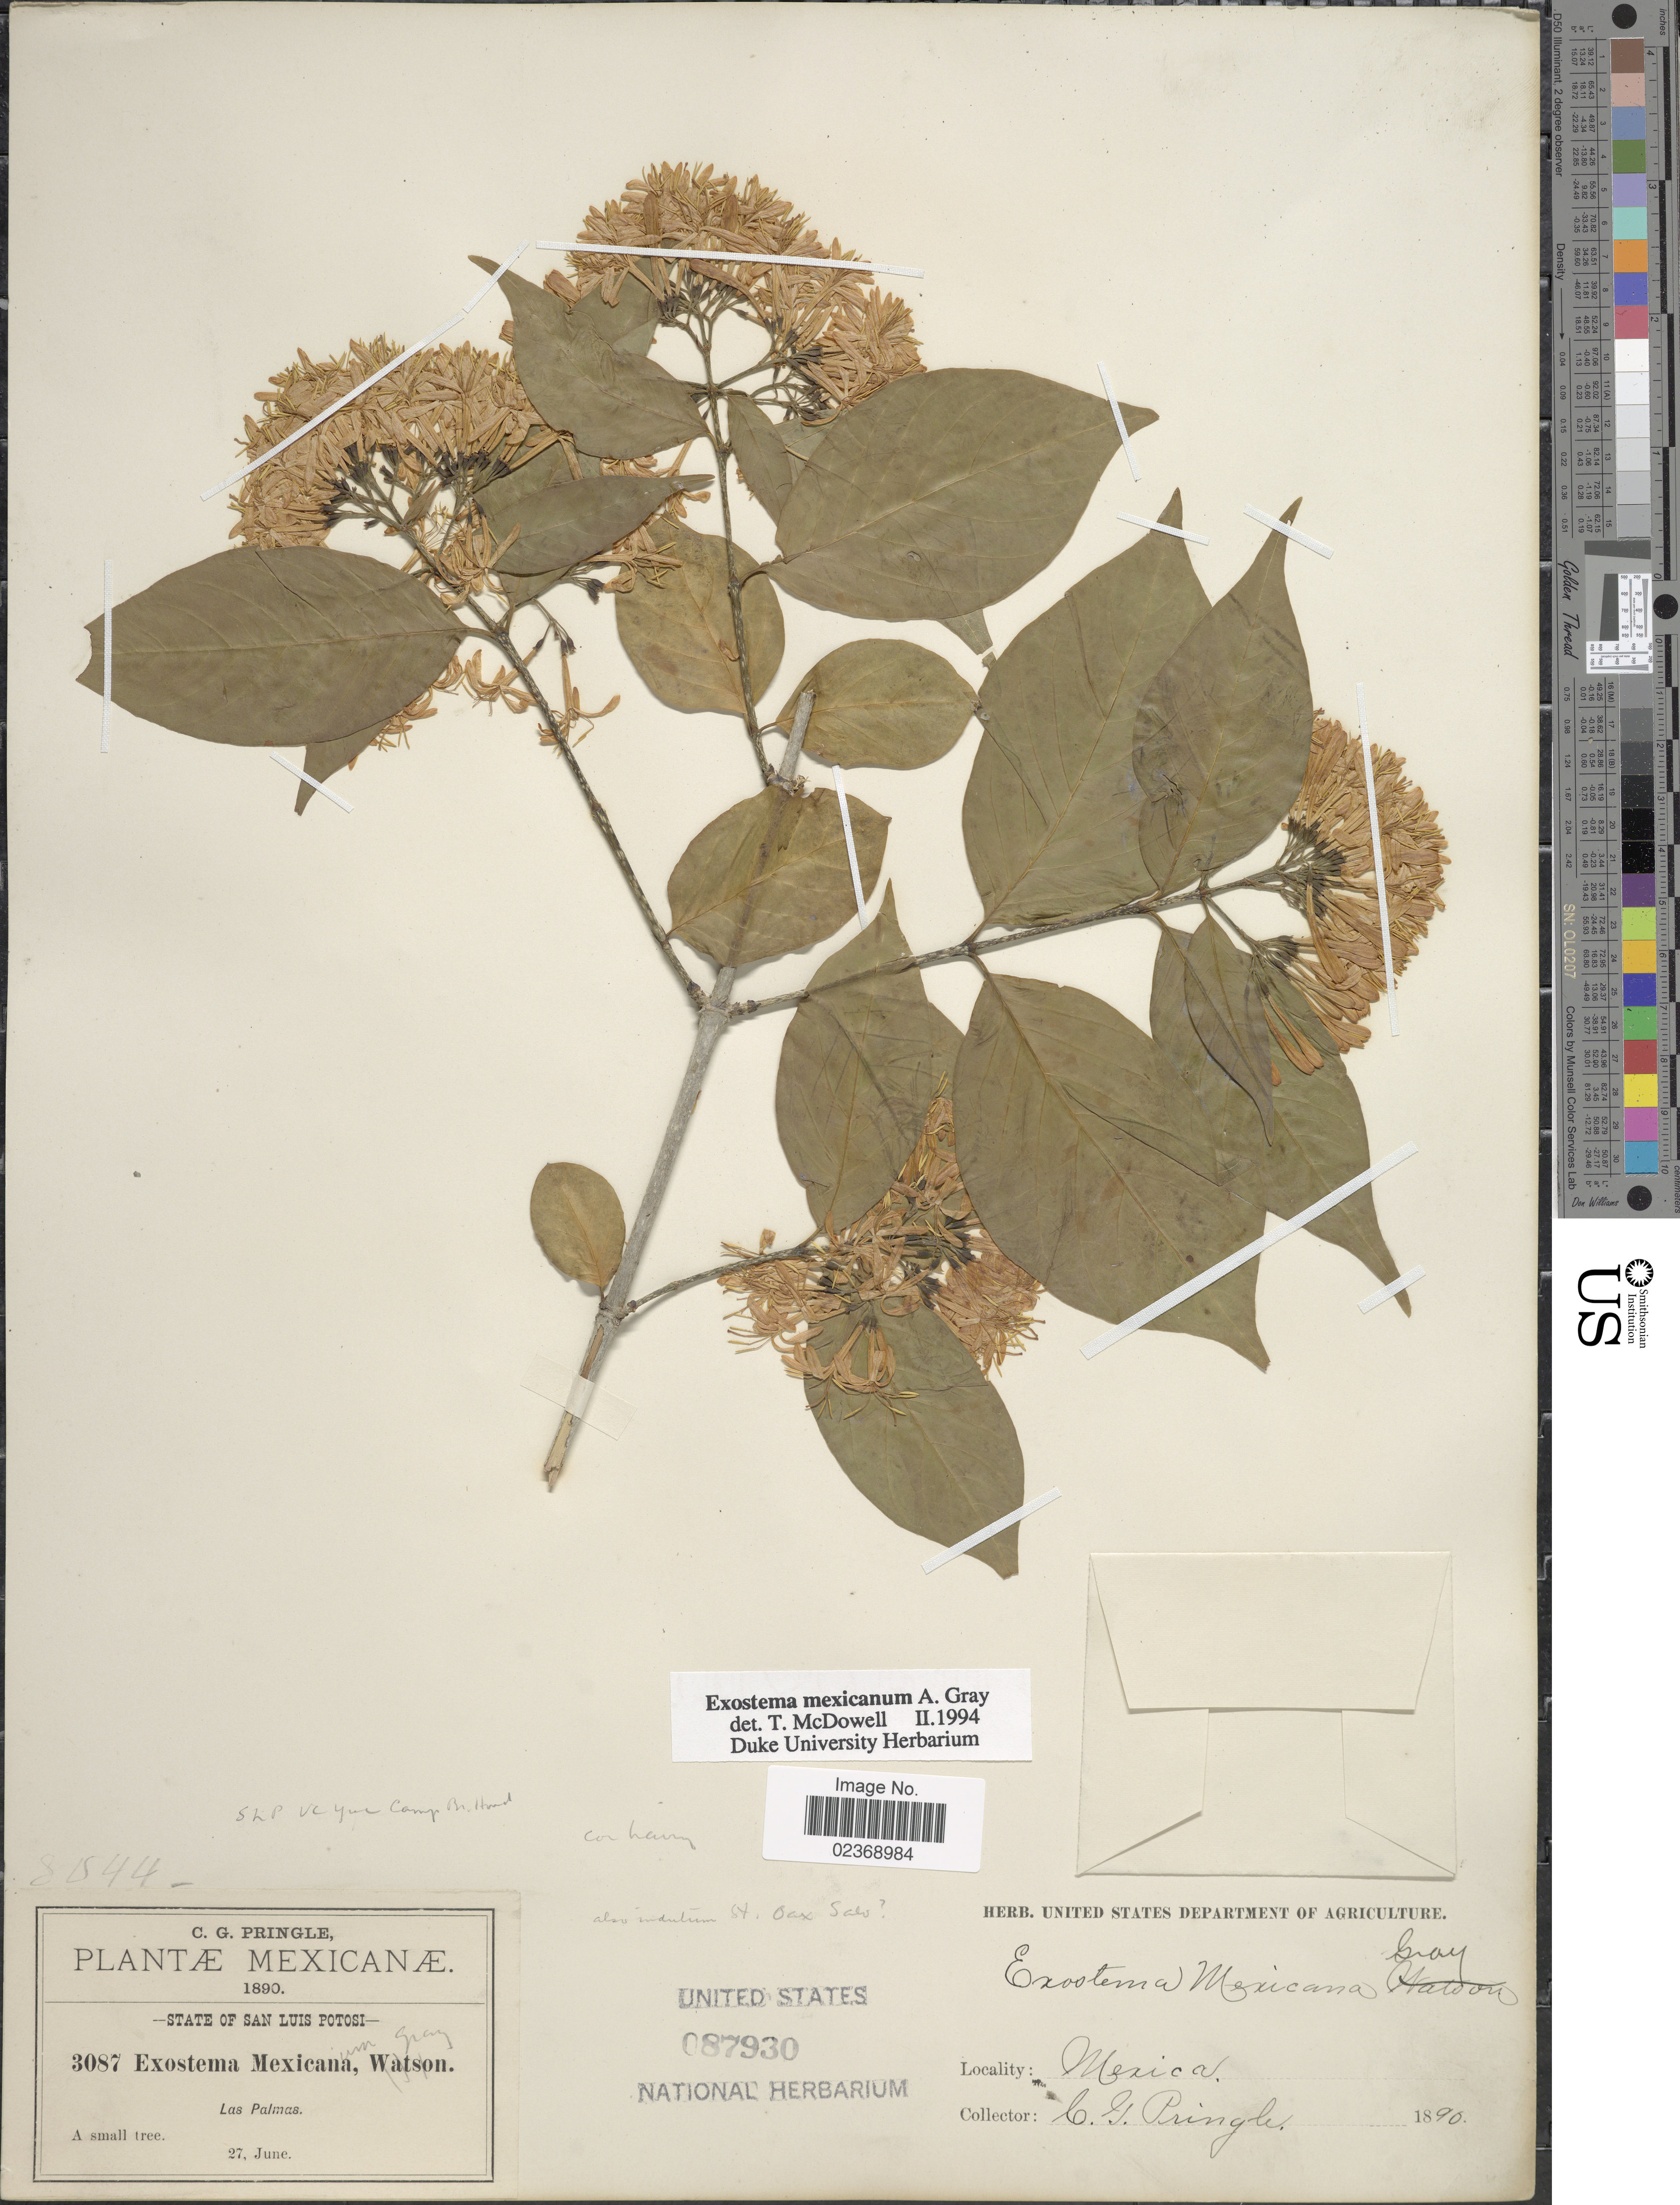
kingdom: Plantae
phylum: Tracheophyta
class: Magnoliopsida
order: Gentianales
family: Rubiaceae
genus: Exostema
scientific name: Exostema mexicanum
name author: A. Gray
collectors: C. G. Pringle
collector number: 3087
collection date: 1890-06-27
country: Mexico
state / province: San Luis Potosí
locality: Las Palmas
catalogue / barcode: US 87930